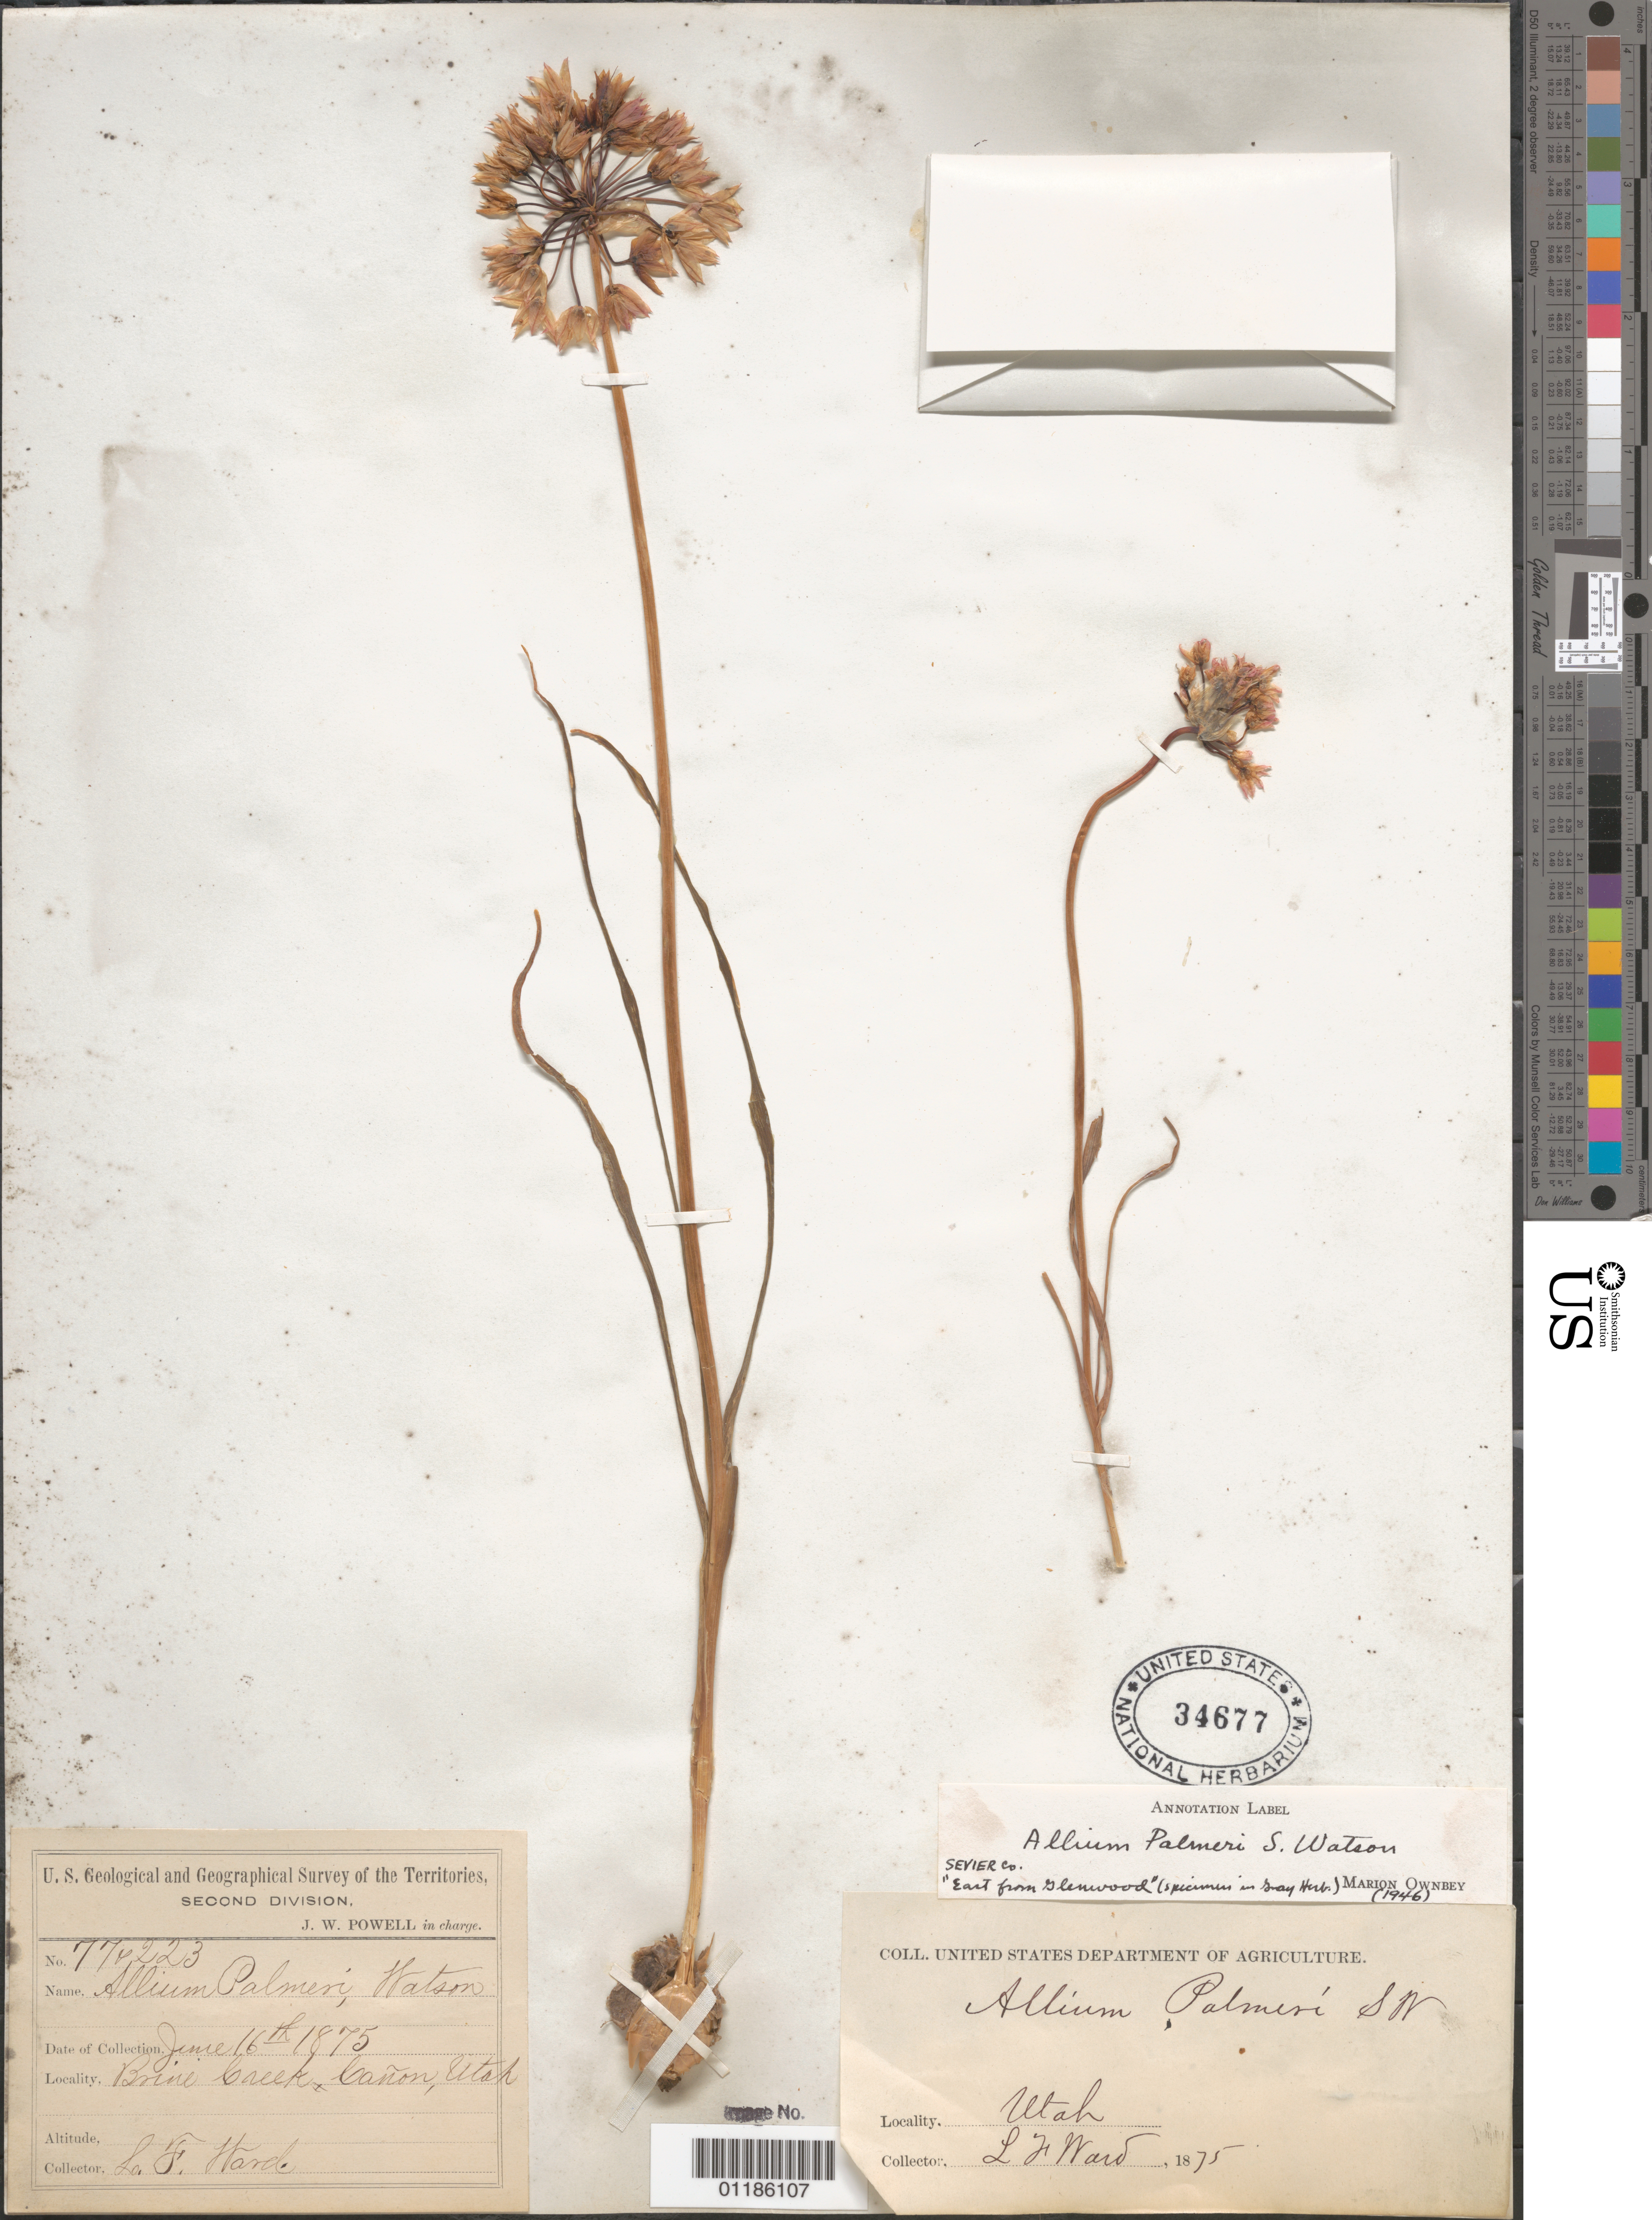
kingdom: Plantae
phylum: Tracheophyta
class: Liliopsida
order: Asparagales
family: Amaryllidaceae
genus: Allium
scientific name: Allium palmeri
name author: S. Watson in C. King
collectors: L. F. Ward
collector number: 77 & 223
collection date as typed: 16 Jun 1875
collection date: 1875-06-16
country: United States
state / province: Utah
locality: Brine Creek Canyon.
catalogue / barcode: US 34677